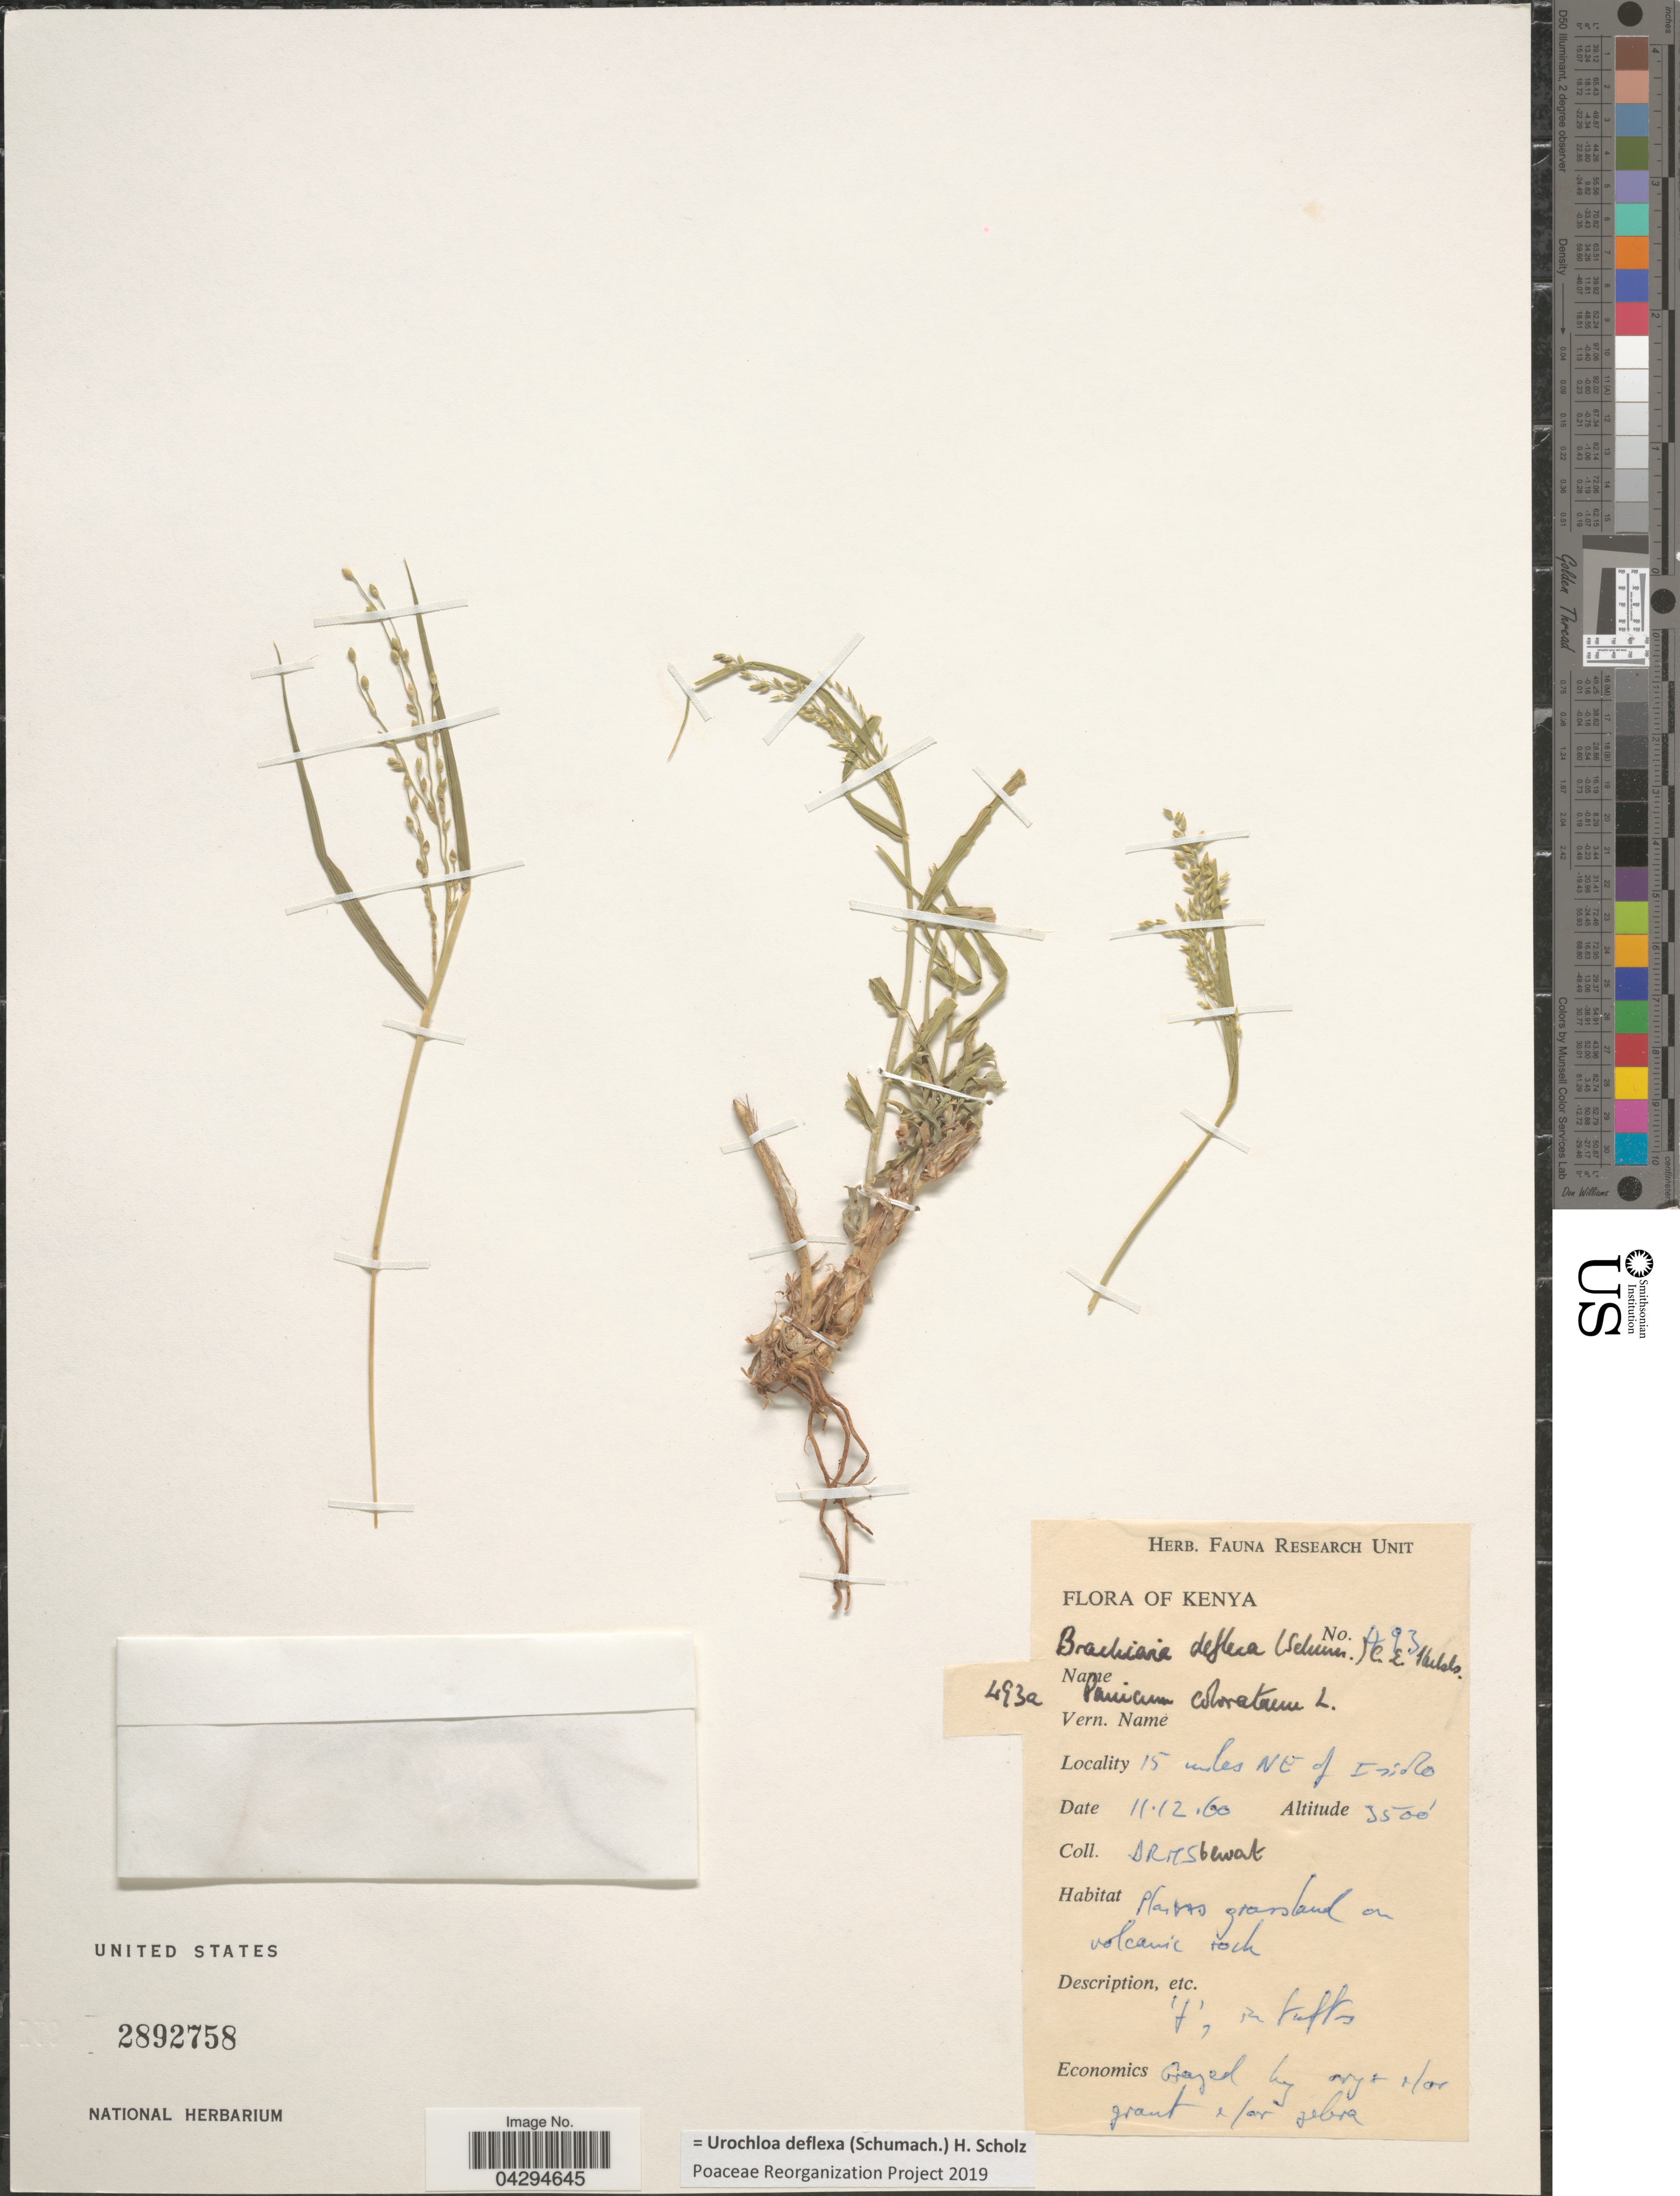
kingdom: Plantae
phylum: Tracheophyta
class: Liliopsida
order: Poales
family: Poaceae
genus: Urochloa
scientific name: Urochloa deflexa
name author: (Schumach.) H. Scholz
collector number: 493a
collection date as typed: Transcribed d/m/y: 11/12/60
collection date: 1960-12-11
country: Kenya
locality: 15 miles NE of Isidro.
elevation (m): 1067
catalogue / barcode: US 2892758